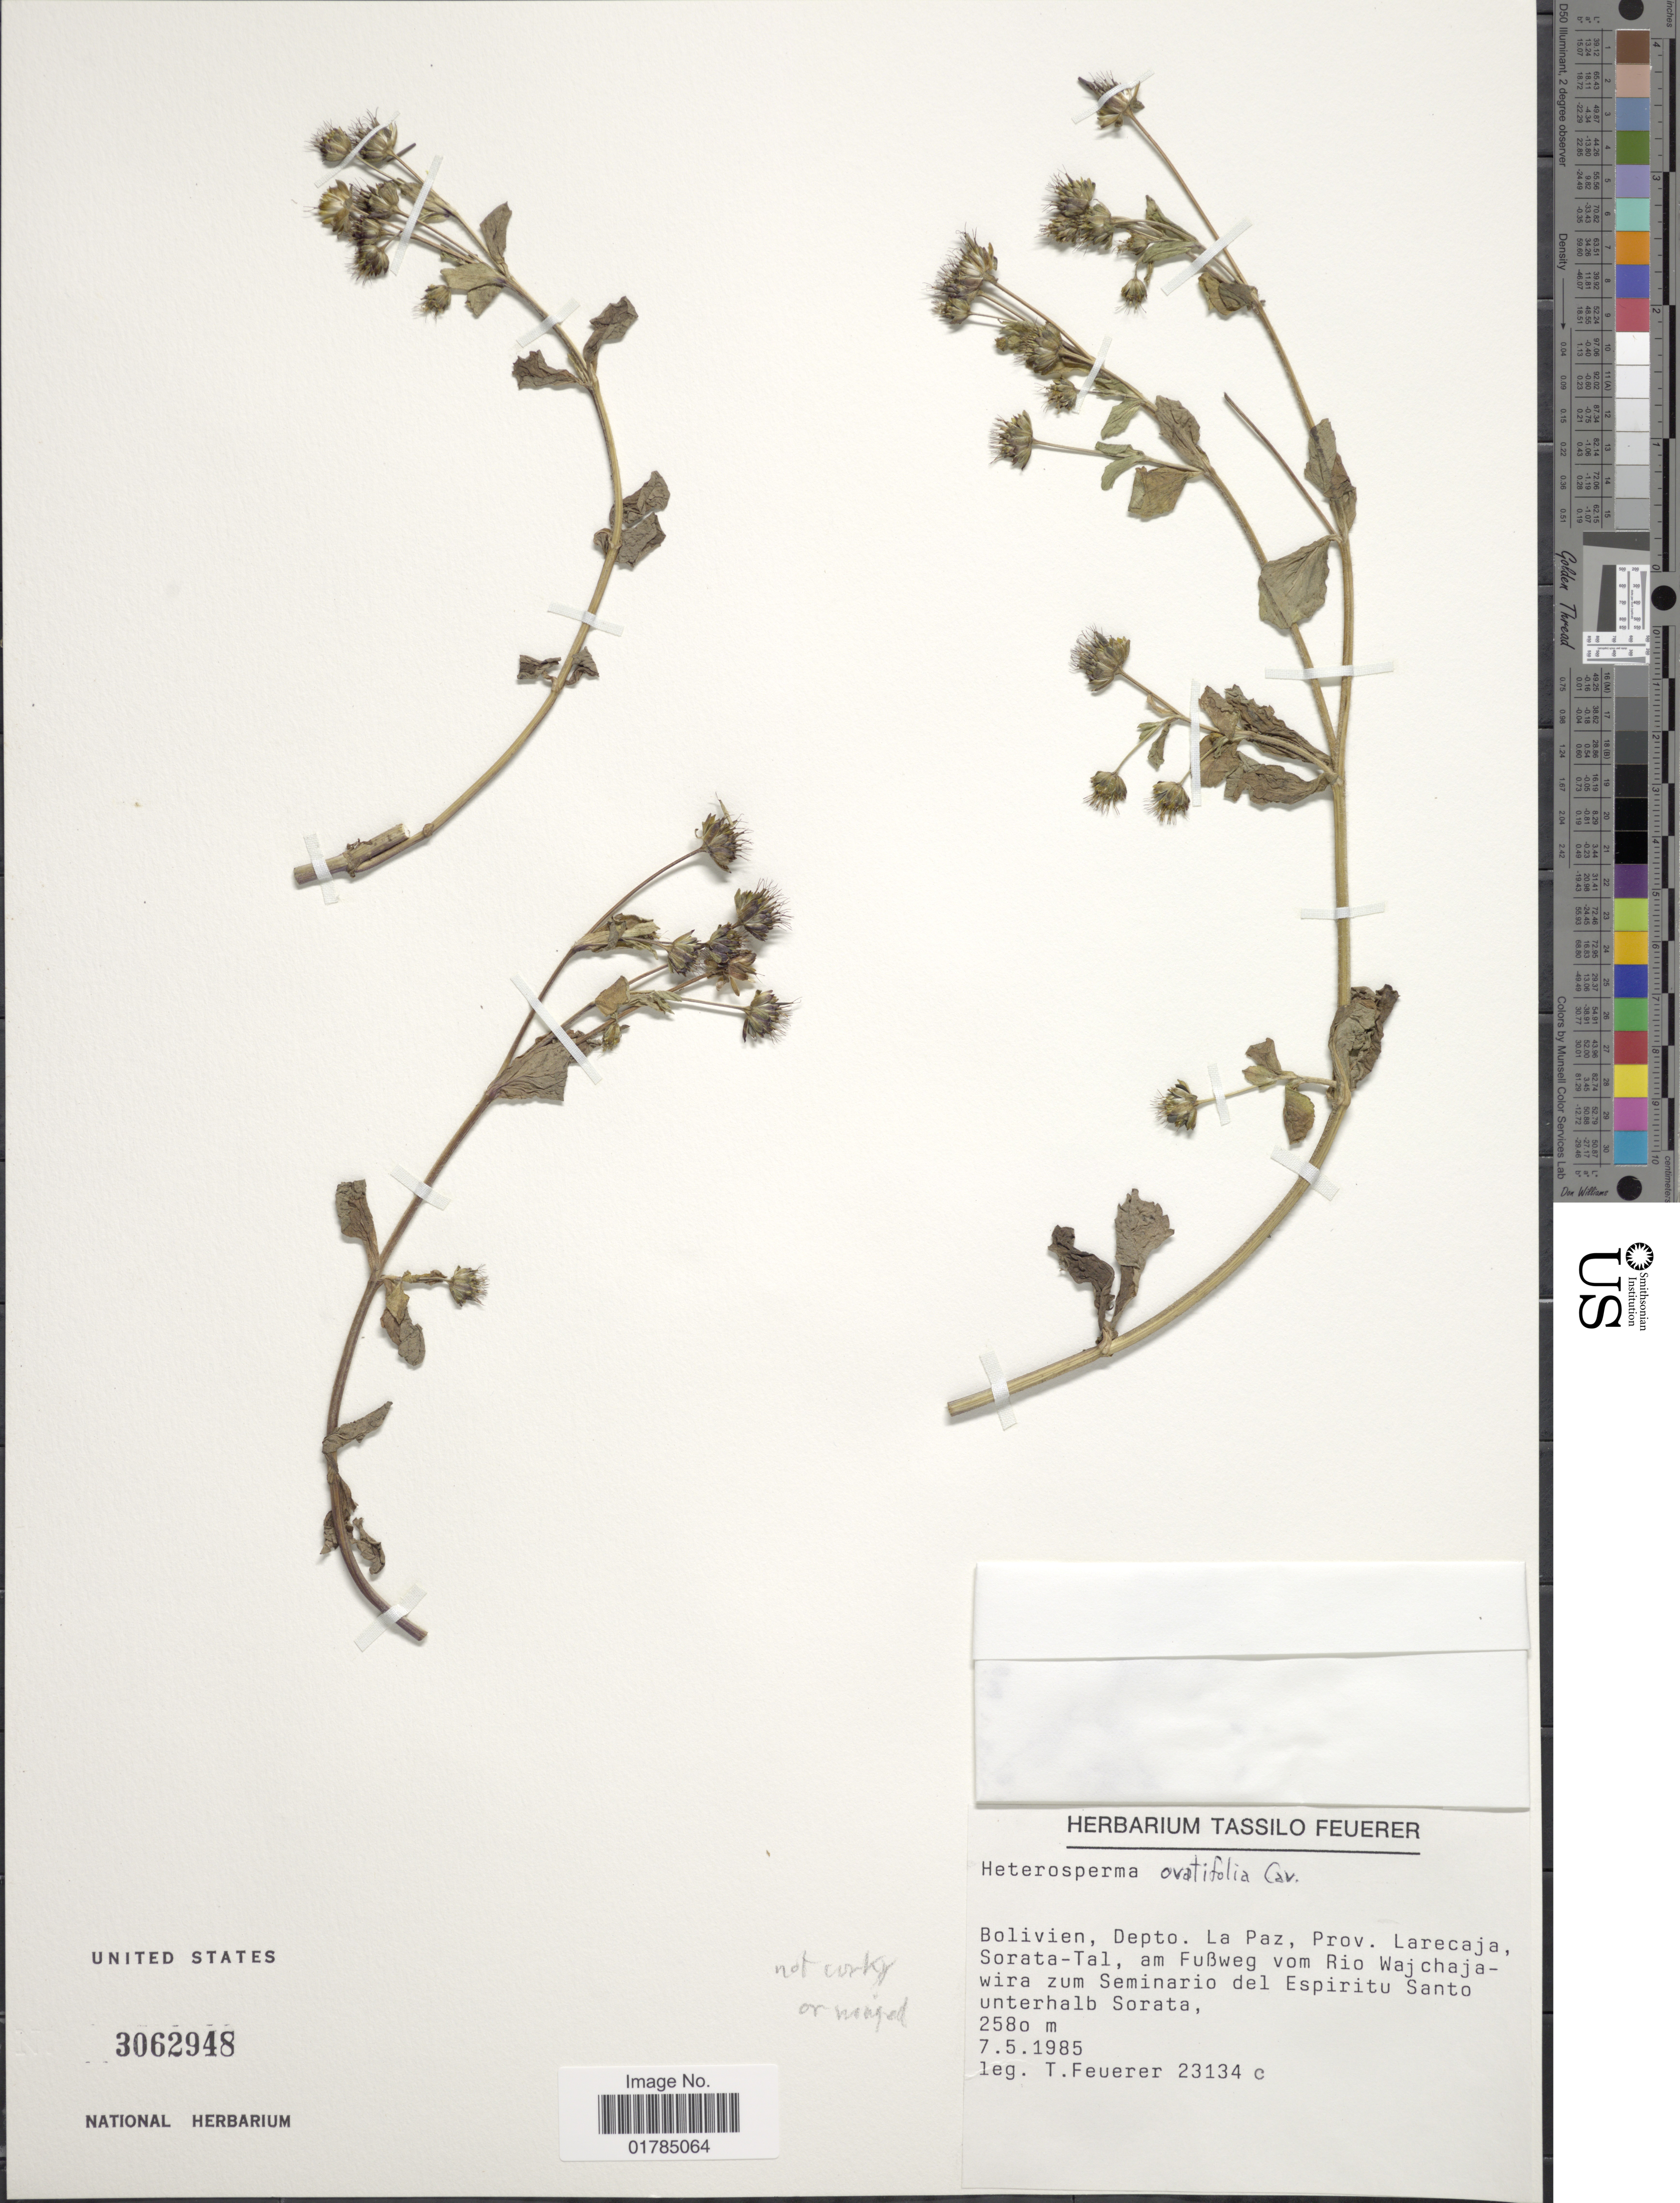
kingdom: Plantae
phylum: Tracheophyta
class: Magnoliopsida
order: Asterales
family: Asteraceae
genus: Heterosperma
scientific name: Heterosperma ovatifolium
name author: Cav.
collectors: T. Feuerer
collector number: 23134c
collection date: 1985-05-07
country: Bolivia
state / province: La Paz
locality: Prov.larecaja, Sorata-Tal, am Fußweg vom Rio Wajchajawira zum seminario del Espiritu Santo unterhalb Sorata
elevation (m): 2580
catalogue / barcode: US 3062948